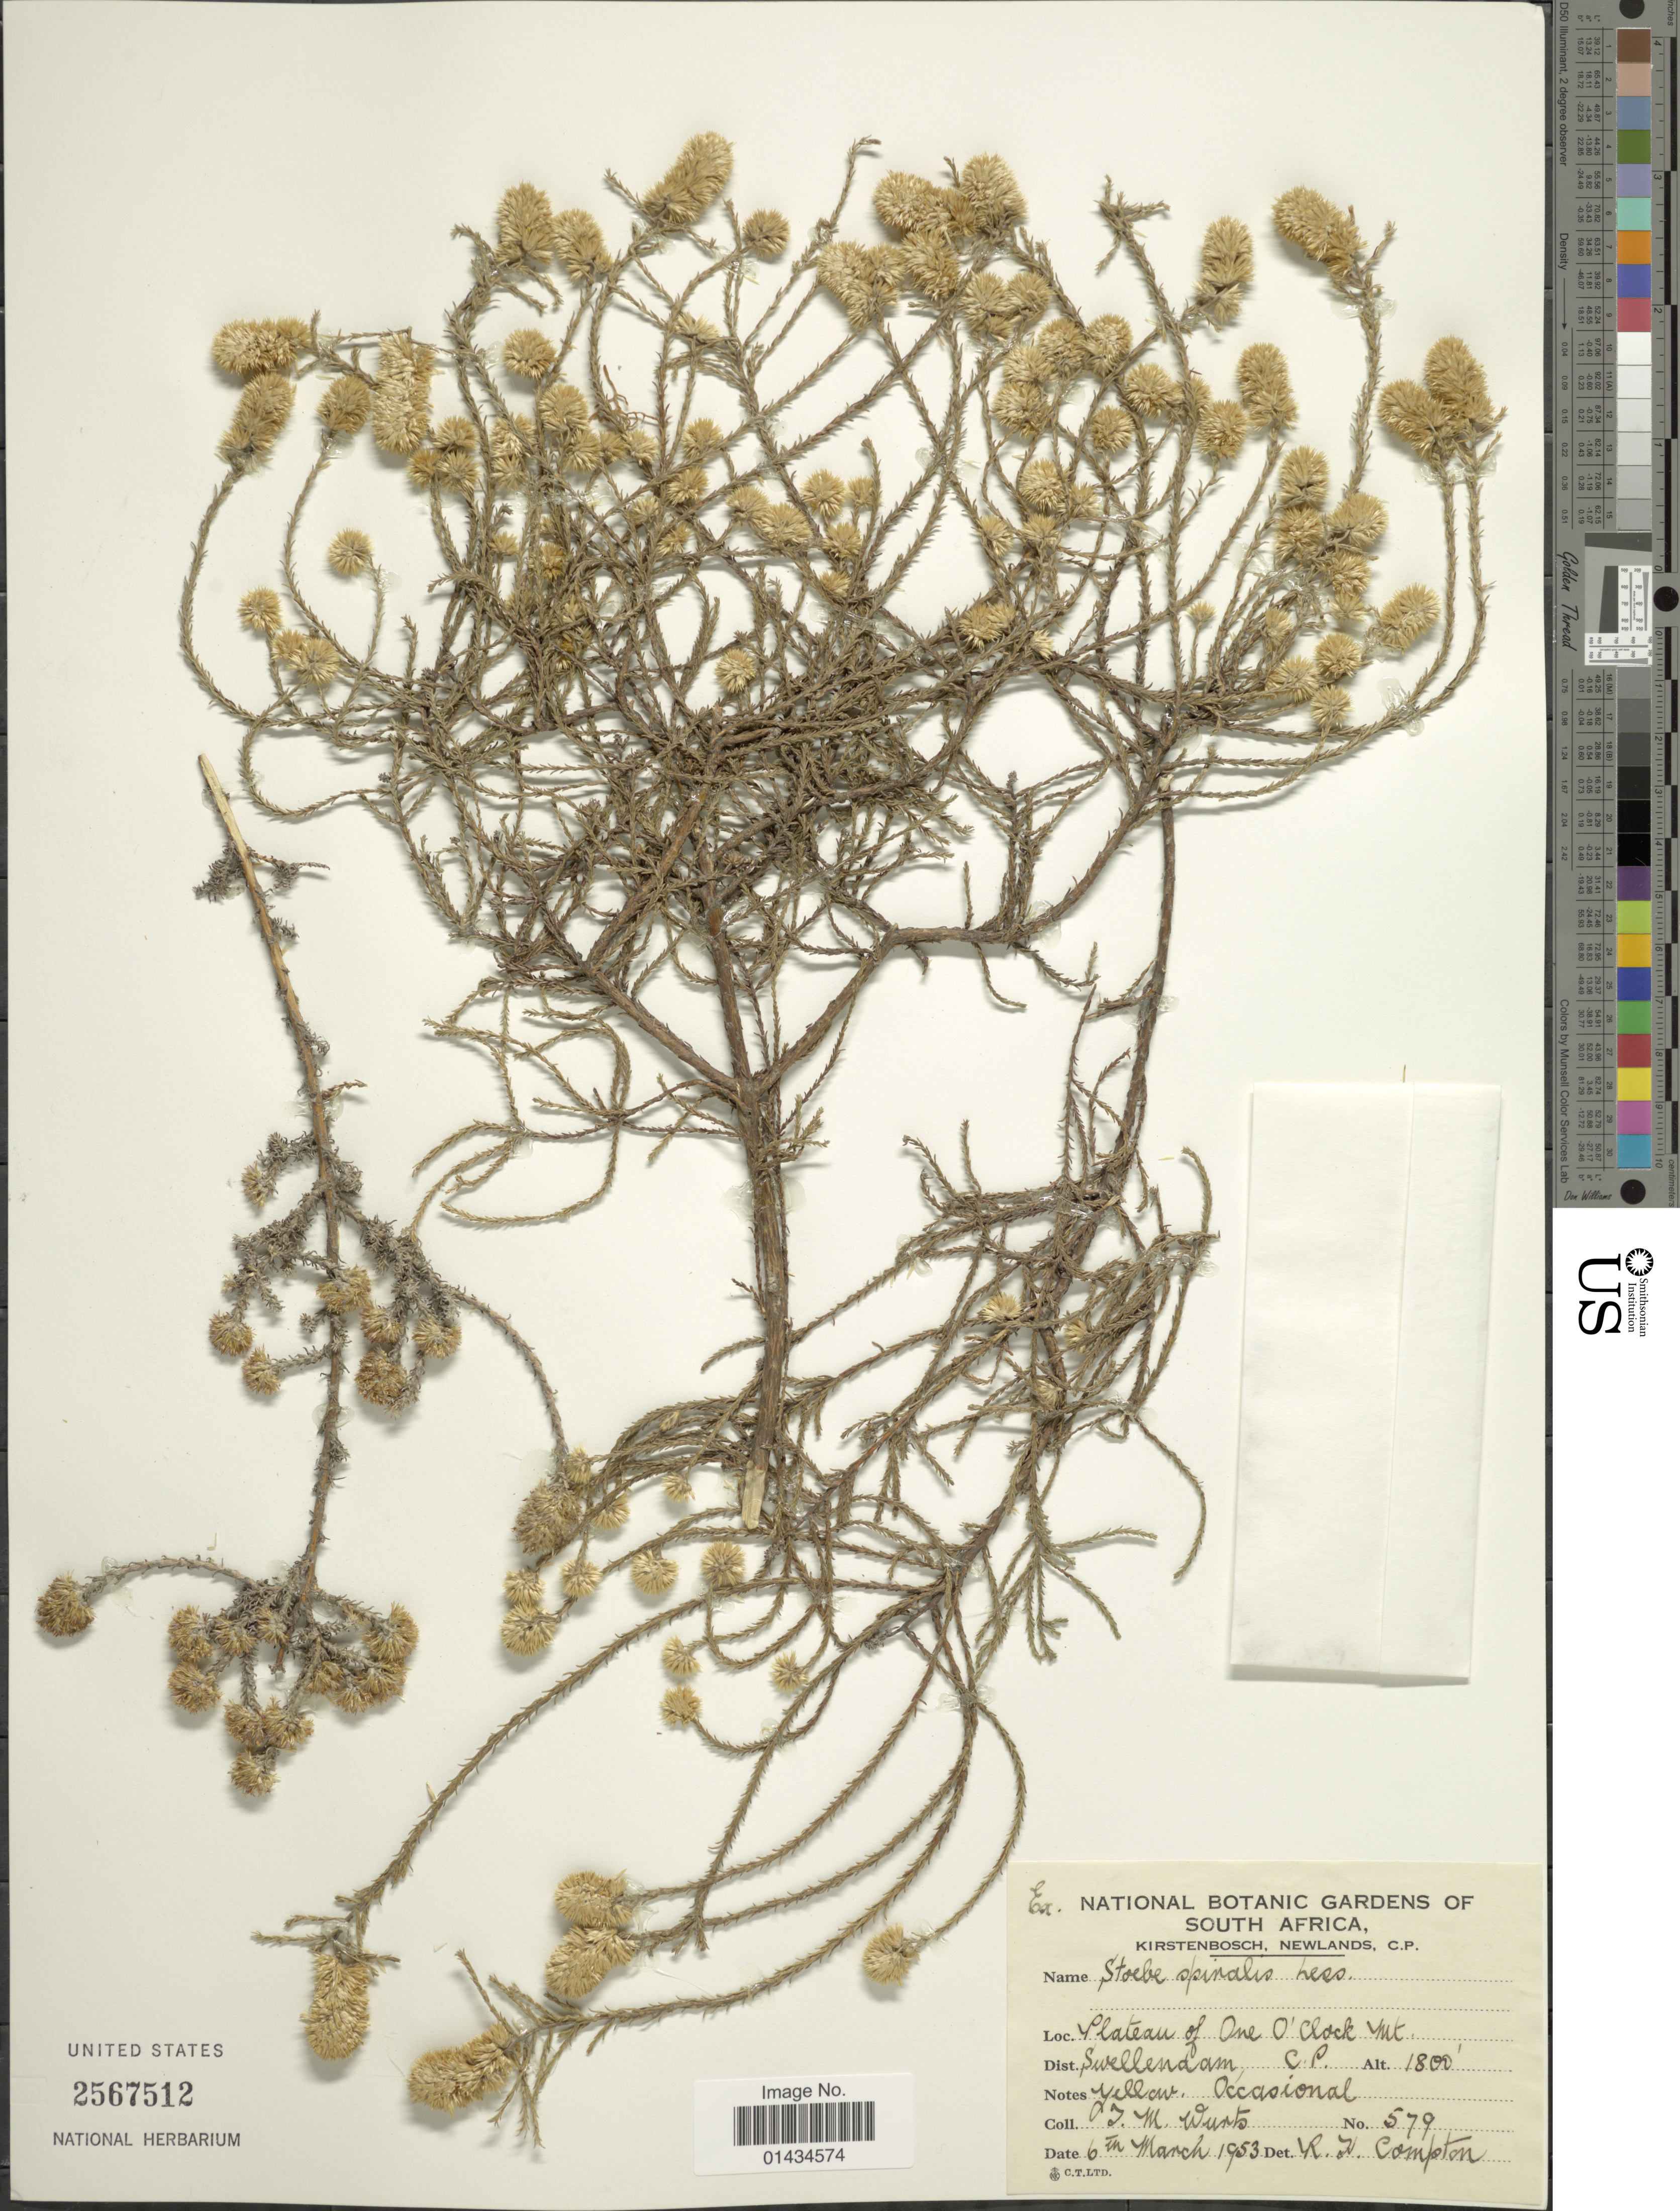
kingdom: Plantae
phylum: Tracheophyta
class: Magnoliopsida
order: Asterales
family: Asteraceae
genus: Stoebe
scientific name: Stoebe spiralis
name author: Less.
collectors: J. Wurts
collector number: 579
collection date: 1953-03-06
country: South Africa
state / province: Western Cape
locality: Plateau of One o'clock Mt., Dist. Swellendam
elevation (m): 1800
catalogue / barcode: US 2567512